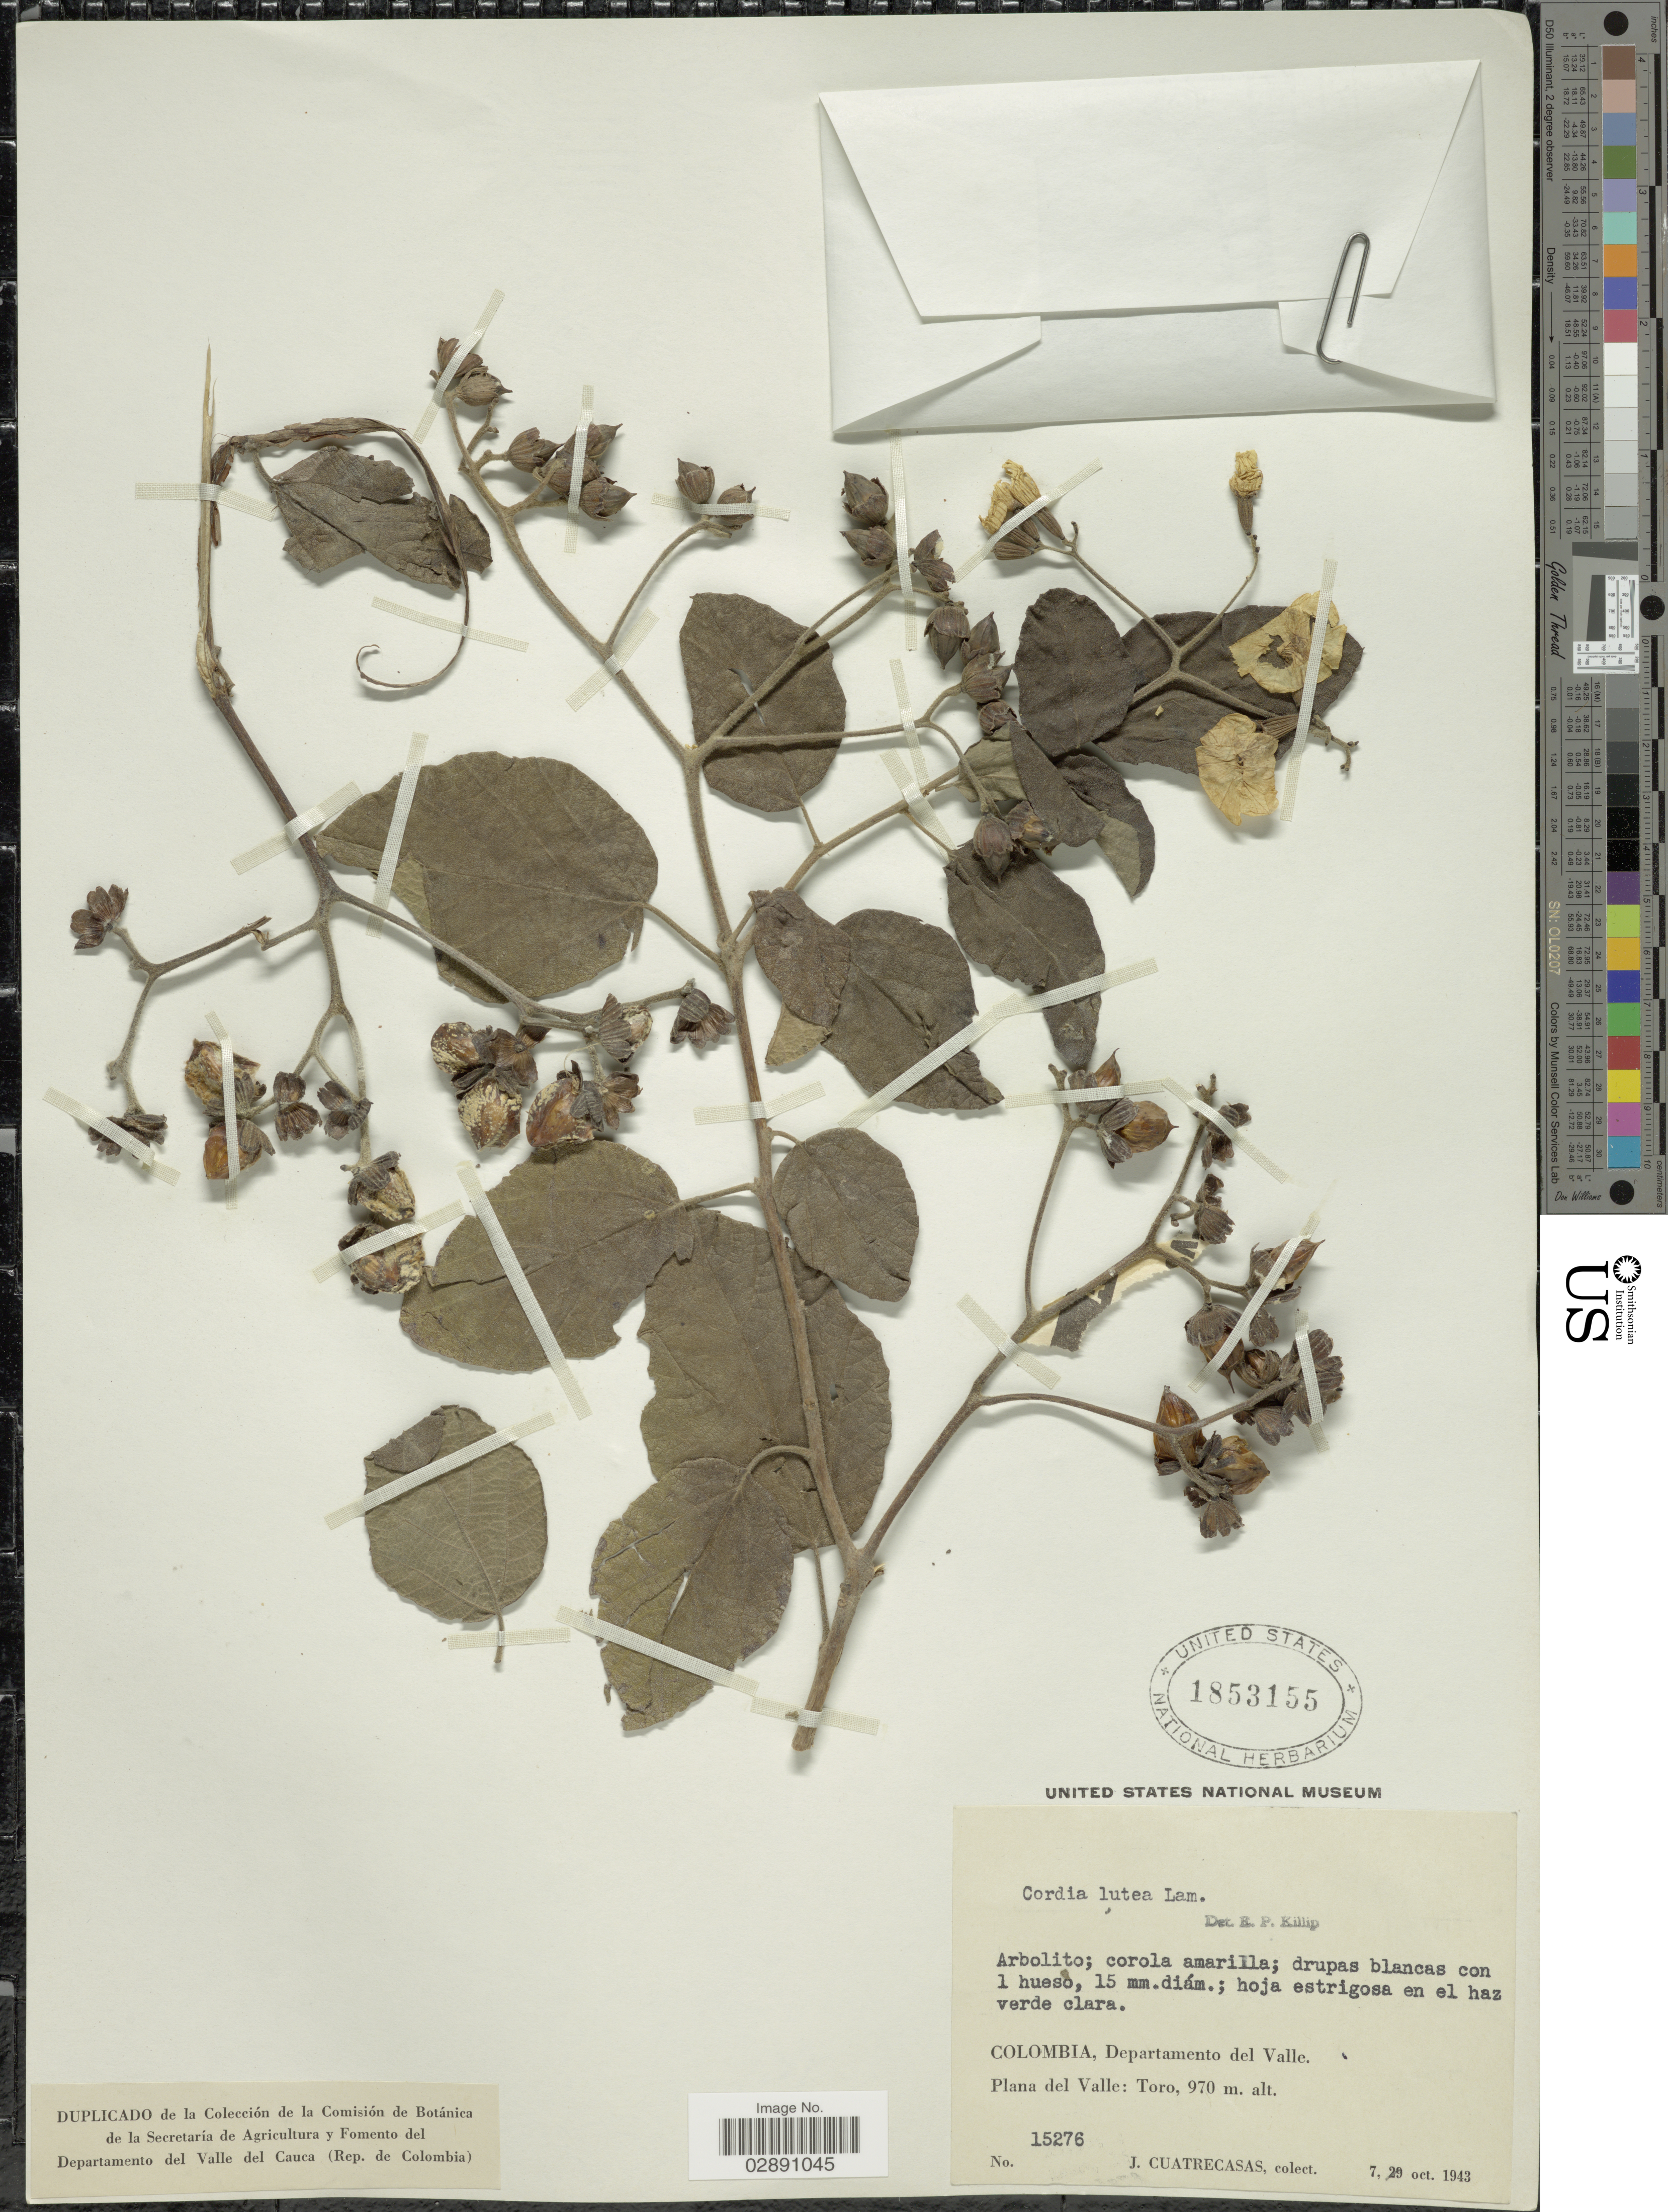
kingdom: Plantae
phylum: Tracheophyta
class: Magnoliopsida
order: Boraginales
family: Cordiaceae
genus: Cordia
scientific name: Cordia lutea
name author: Lam.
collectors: J. Cuatrecasas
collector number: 15276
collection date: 1943-10-07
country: Colombia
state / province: Valle del Cauca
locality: Departamento del Valle. Plana del Valle: Toro.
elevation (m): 970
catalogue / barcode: US 1853155